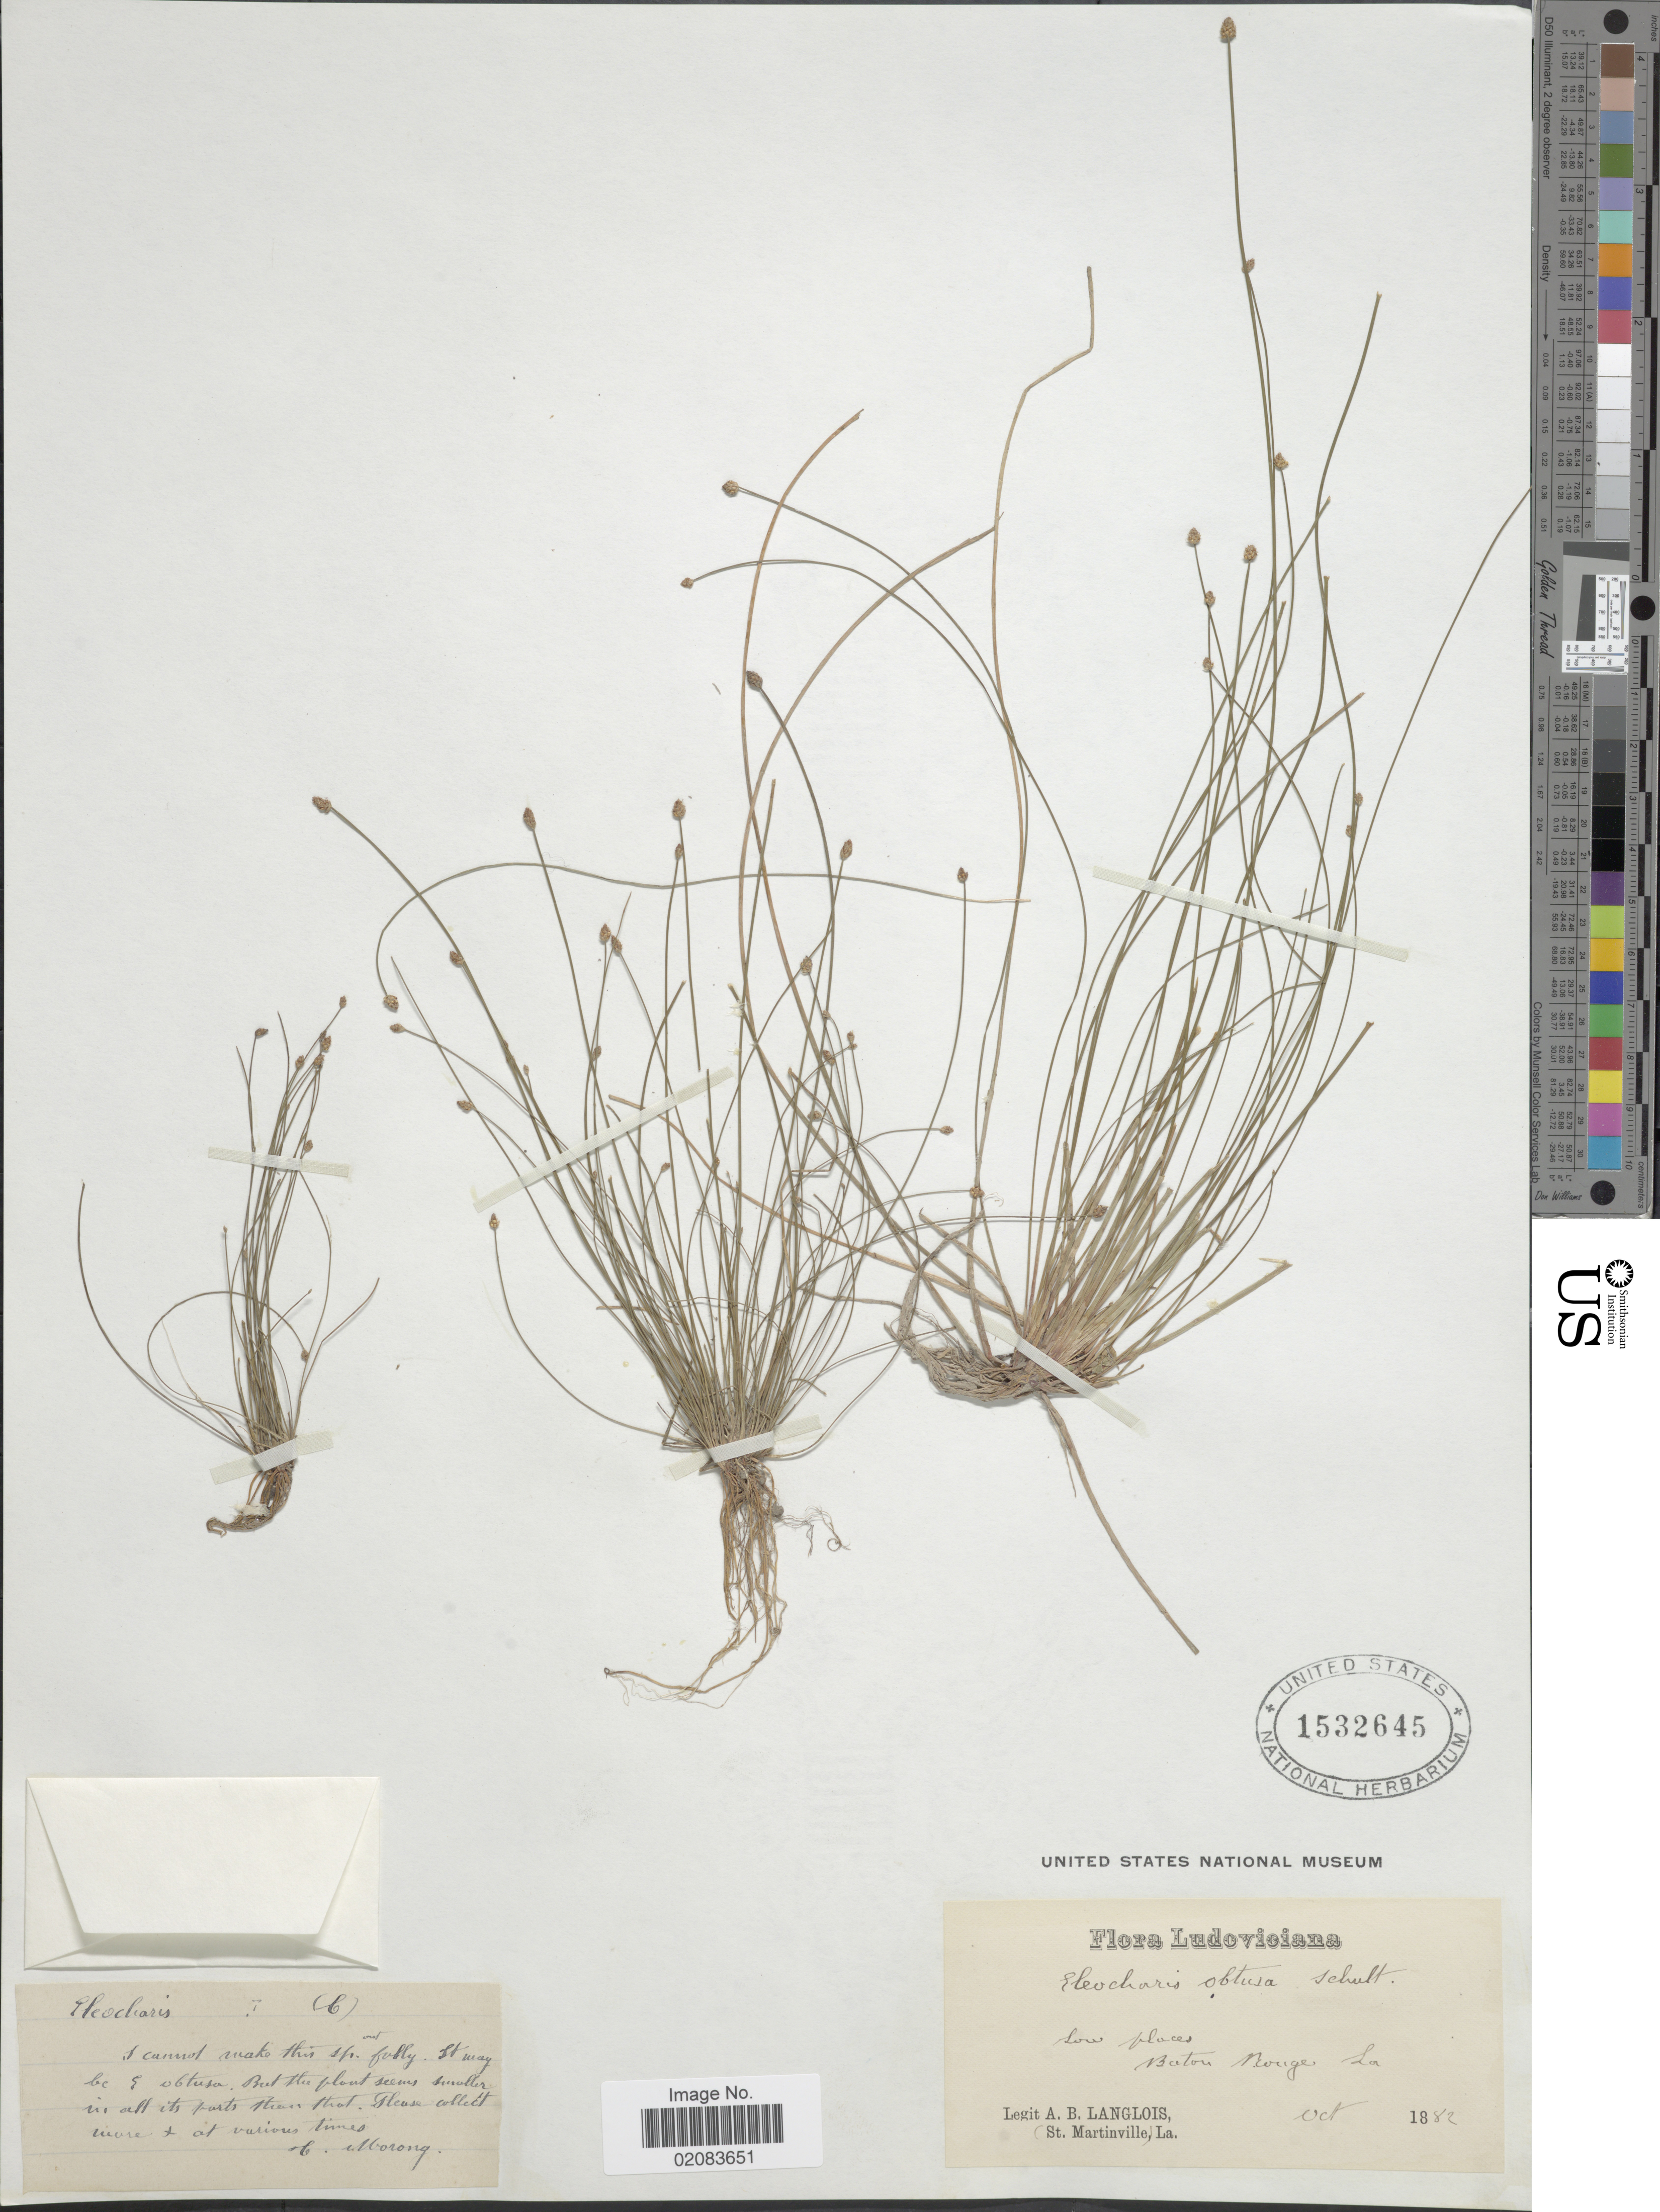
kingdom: Plantae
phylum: Tracheophyta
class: Liliopsida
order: Poales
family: Cyperaceae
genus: Eleocharis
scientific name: Eleocharis obtusa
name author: (Willd.) Schult.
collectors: A. Langlois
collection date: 1882-10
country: United States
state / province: Louisiana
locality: Low places, Baton Rouge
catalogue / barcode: US 1532645